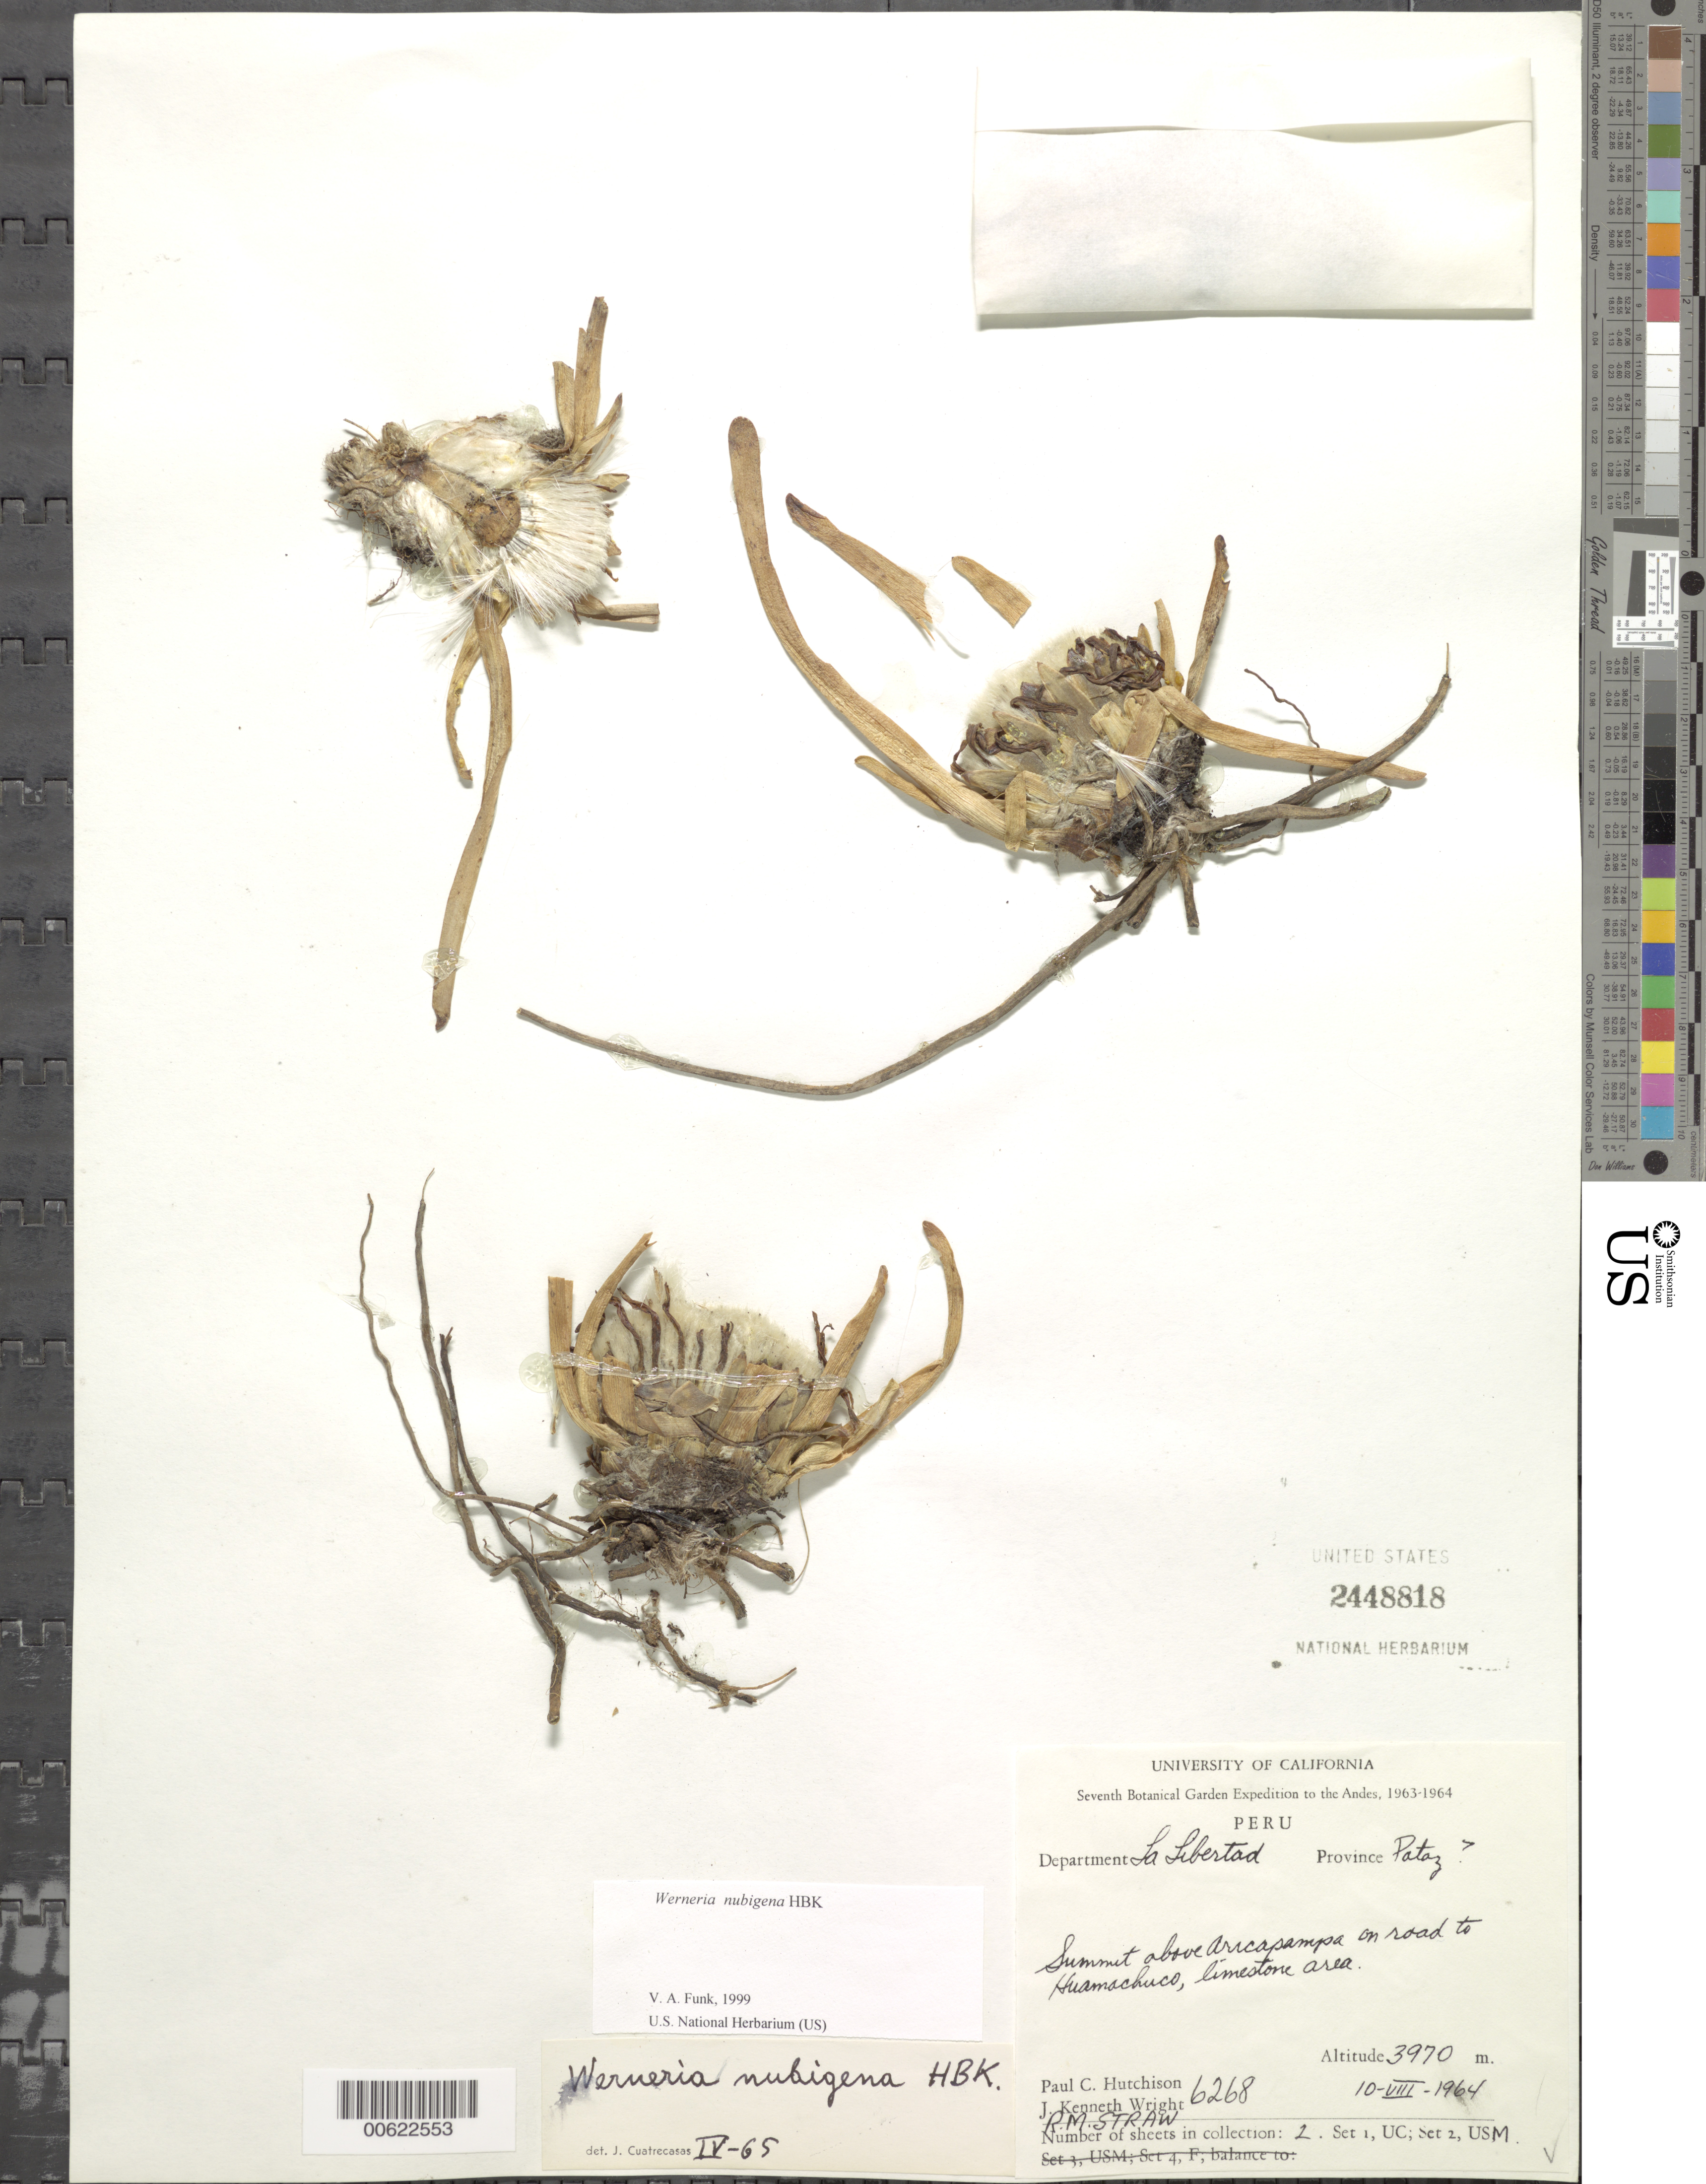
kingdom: Plantae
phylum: Tracheophyta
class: Magnoliopsida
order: Asterales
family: Asteraceae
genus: Werneria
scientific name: Werneria nubigena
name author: Kunth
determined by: Funk, Vicki A., (BOT), Smithsonian Institution - National Museum of Natural History (UNITED STATES)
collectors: P. C. Hutchison, J. K. Wright & R. M. Straw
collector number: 6268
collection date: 1964-08-10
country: Peru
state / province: La Libertad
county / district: Sanchez Carrion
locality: Aricapampa, summit above, on road to Huamachuco, limestone area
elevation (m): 3970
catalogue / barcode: US 2448818